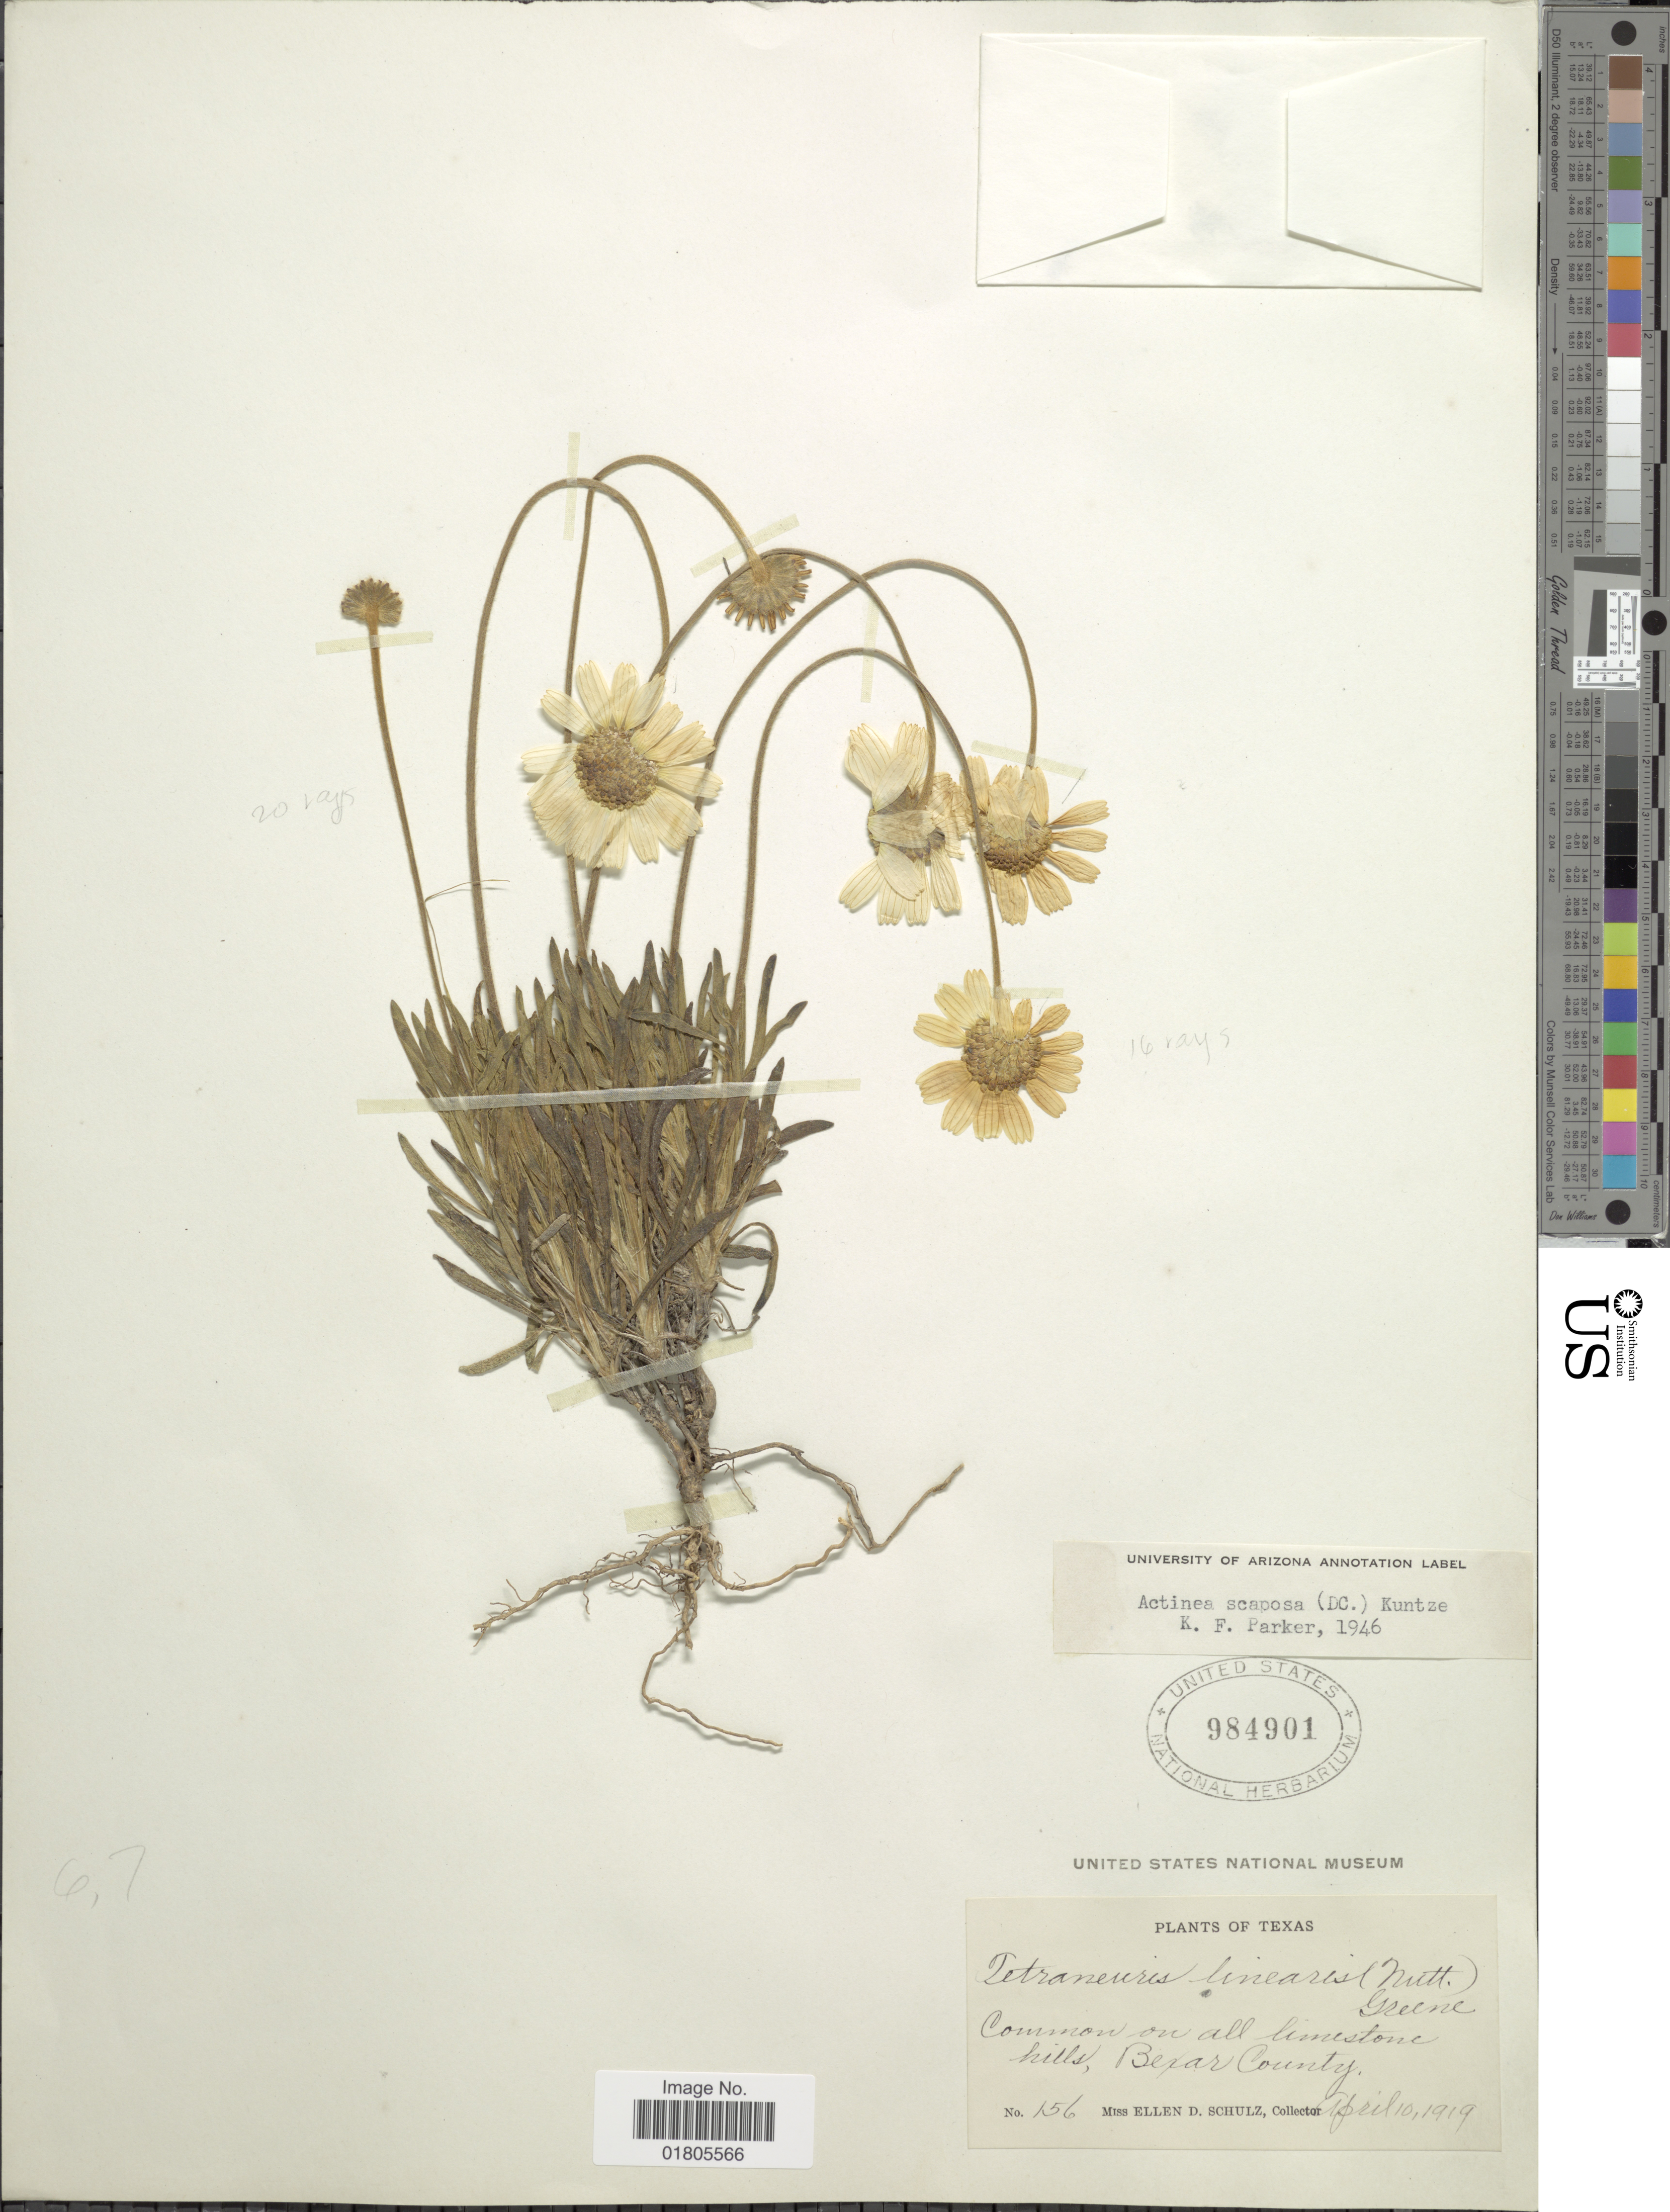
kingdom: Plantae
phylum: Tracheophyta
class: Magnoliopsida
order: Asterales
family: Asteraceae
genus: Actinea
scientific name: Actinea scaposa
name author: (DC.) Kuntze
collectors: E. D. Schulz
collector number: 156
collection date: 1919-04-10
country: United States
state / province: Texas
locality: Al limestone hills, Bexar County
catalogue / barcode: US 984901